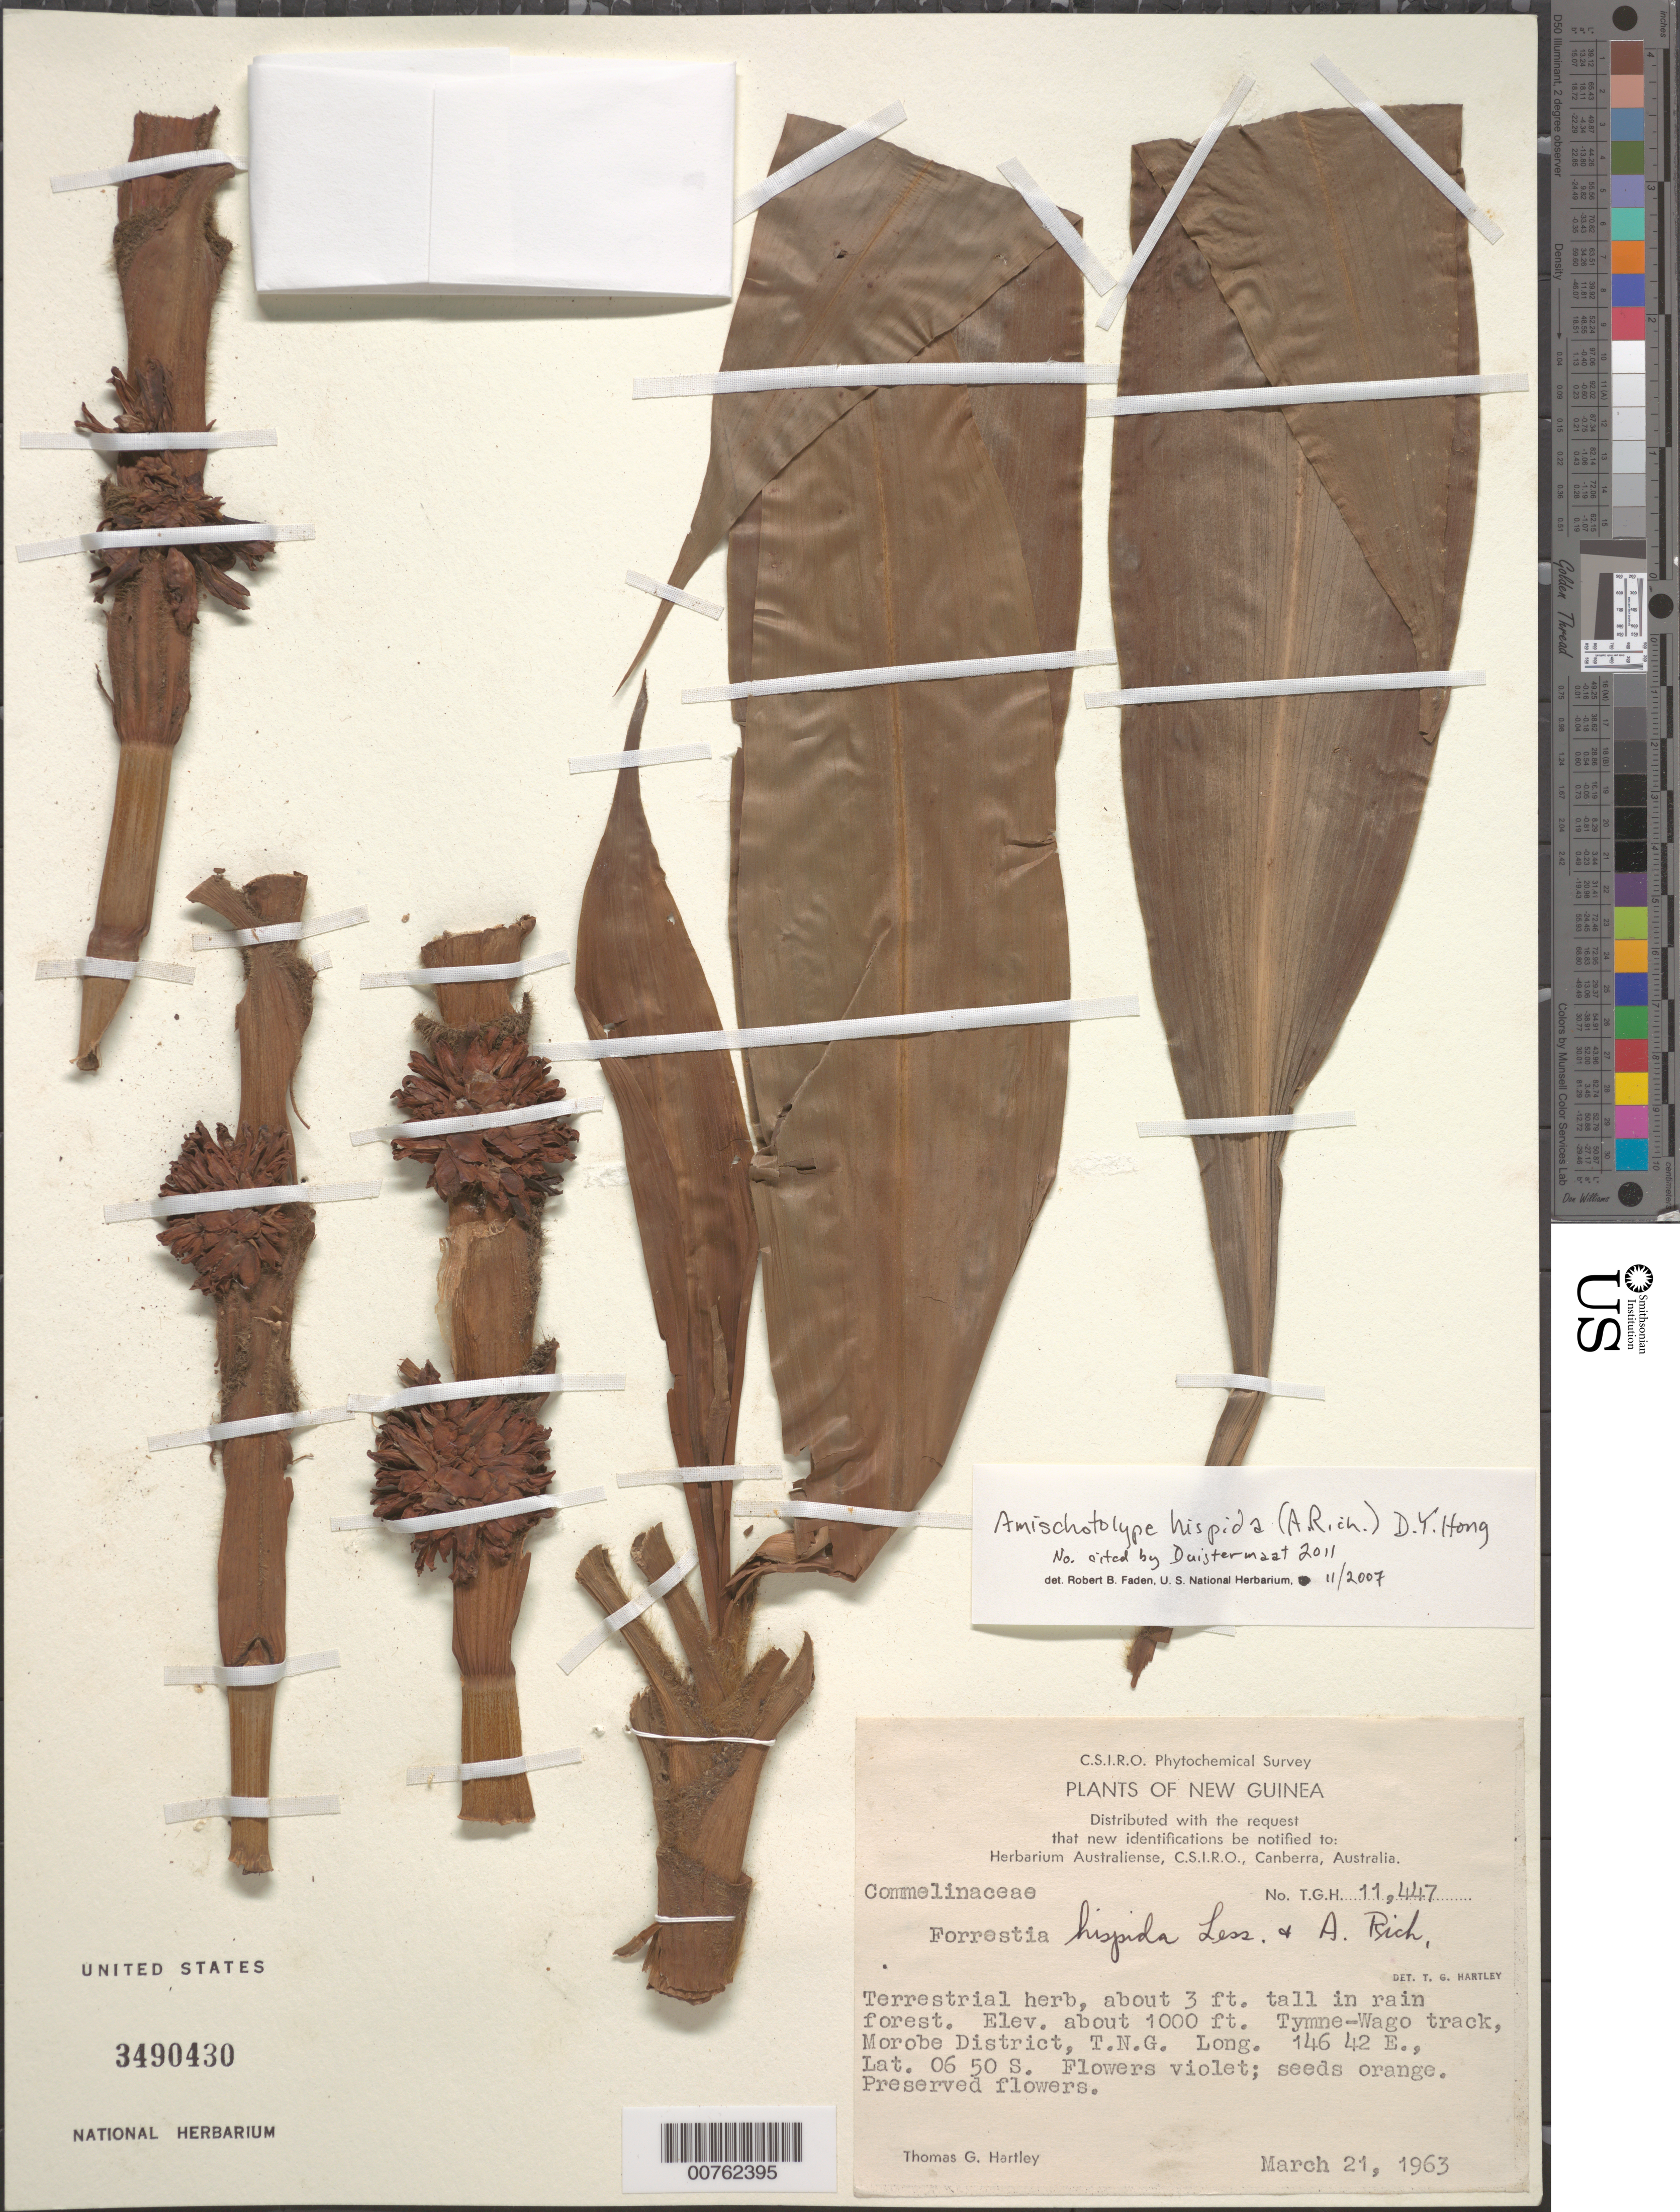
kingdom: Plantae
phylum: Tracheophyta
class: Liliopsida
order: Commelinales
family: Commelinaceae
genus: Amischotolype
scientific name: Amischotolype hispida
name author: (A. Rich.) D.Y. Hong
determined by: Faden, Robert B., (US), Smithsonian Institution - National Museum of Natural History (UNITED STATES)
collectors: T. G. Hartley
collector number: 11447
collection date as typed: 21 Mar 1963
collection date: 1963-03-21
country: Papua New Guinea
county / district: Morobe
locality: Tymne-Wago track, T.N.G.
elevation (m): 305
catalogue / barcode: US 3490430